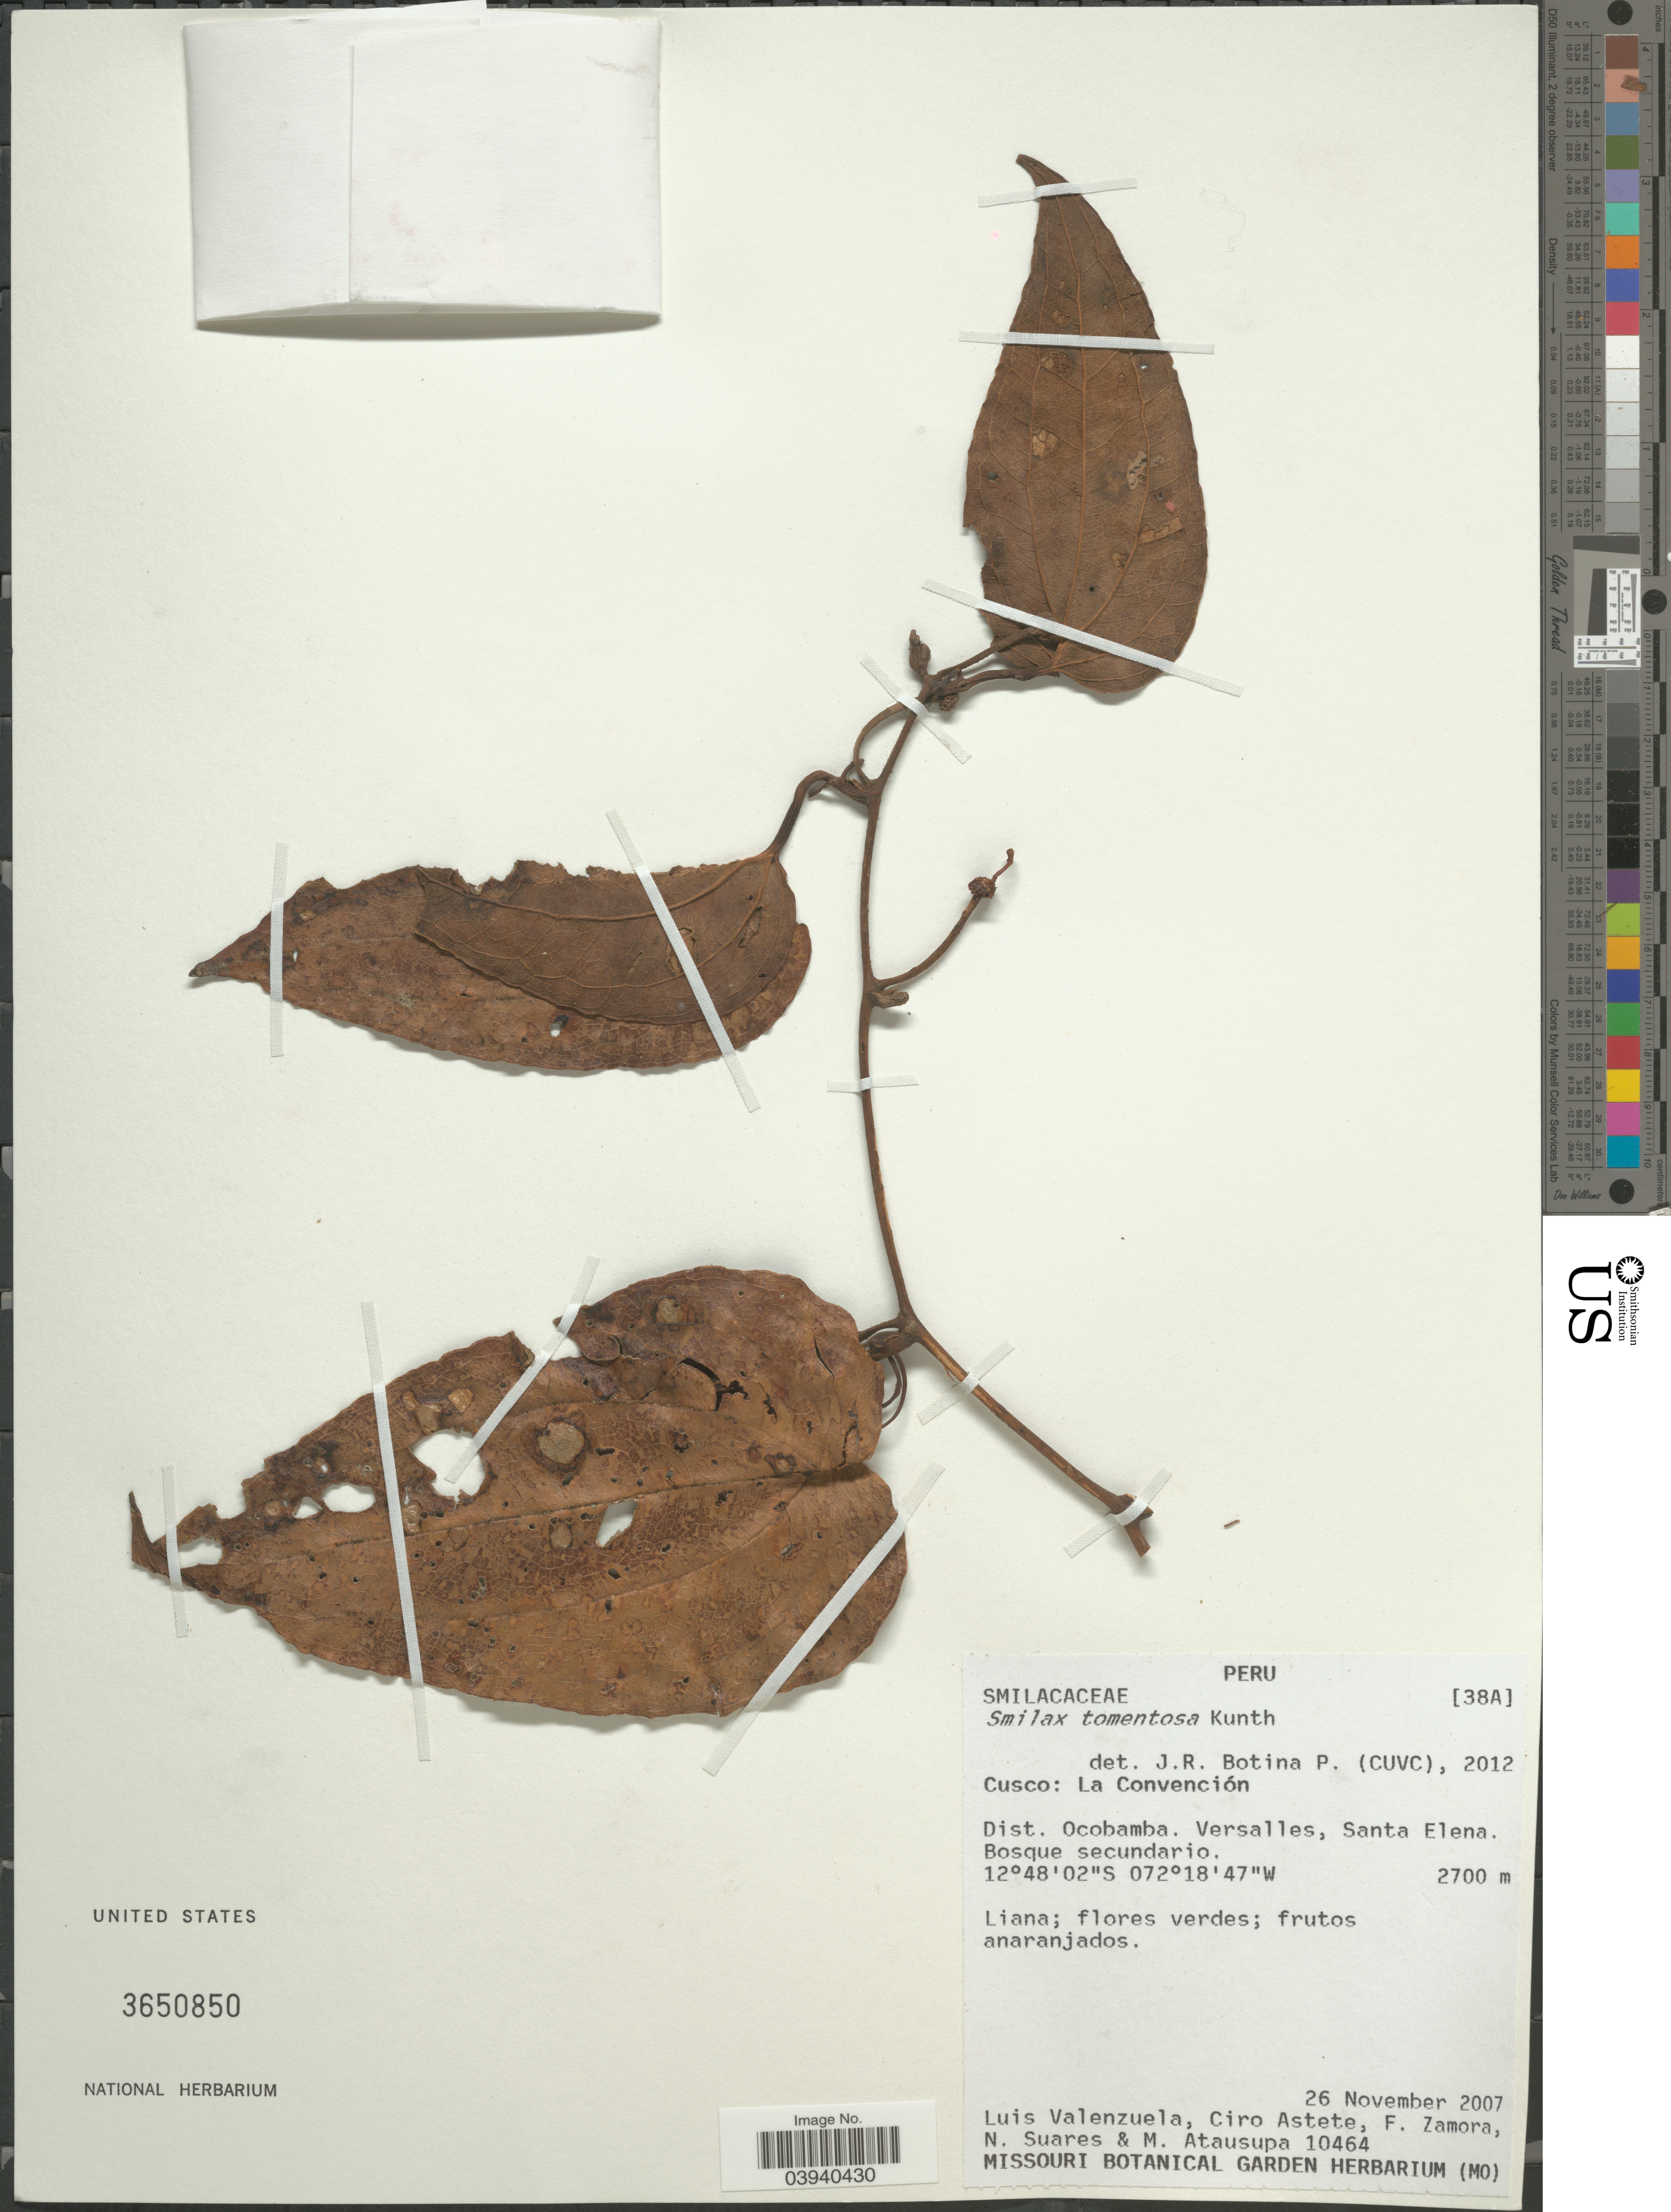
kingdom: Plantae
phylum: Tracheophyta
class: Liliopsida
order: Liliales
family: Smilacaceae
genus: Smilax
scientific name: Smilax tomentosa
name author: Kunth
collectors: L. Valenzuela, C. Astete, F. Zamora, N. Suares & M. Atausupa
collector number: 10464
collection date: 2007-11-26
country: Peru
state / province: Cusco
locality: La Convención. Dist. Ocobamba. Versalles, Santa Elena.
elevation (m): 2700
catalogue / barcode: US 3650850